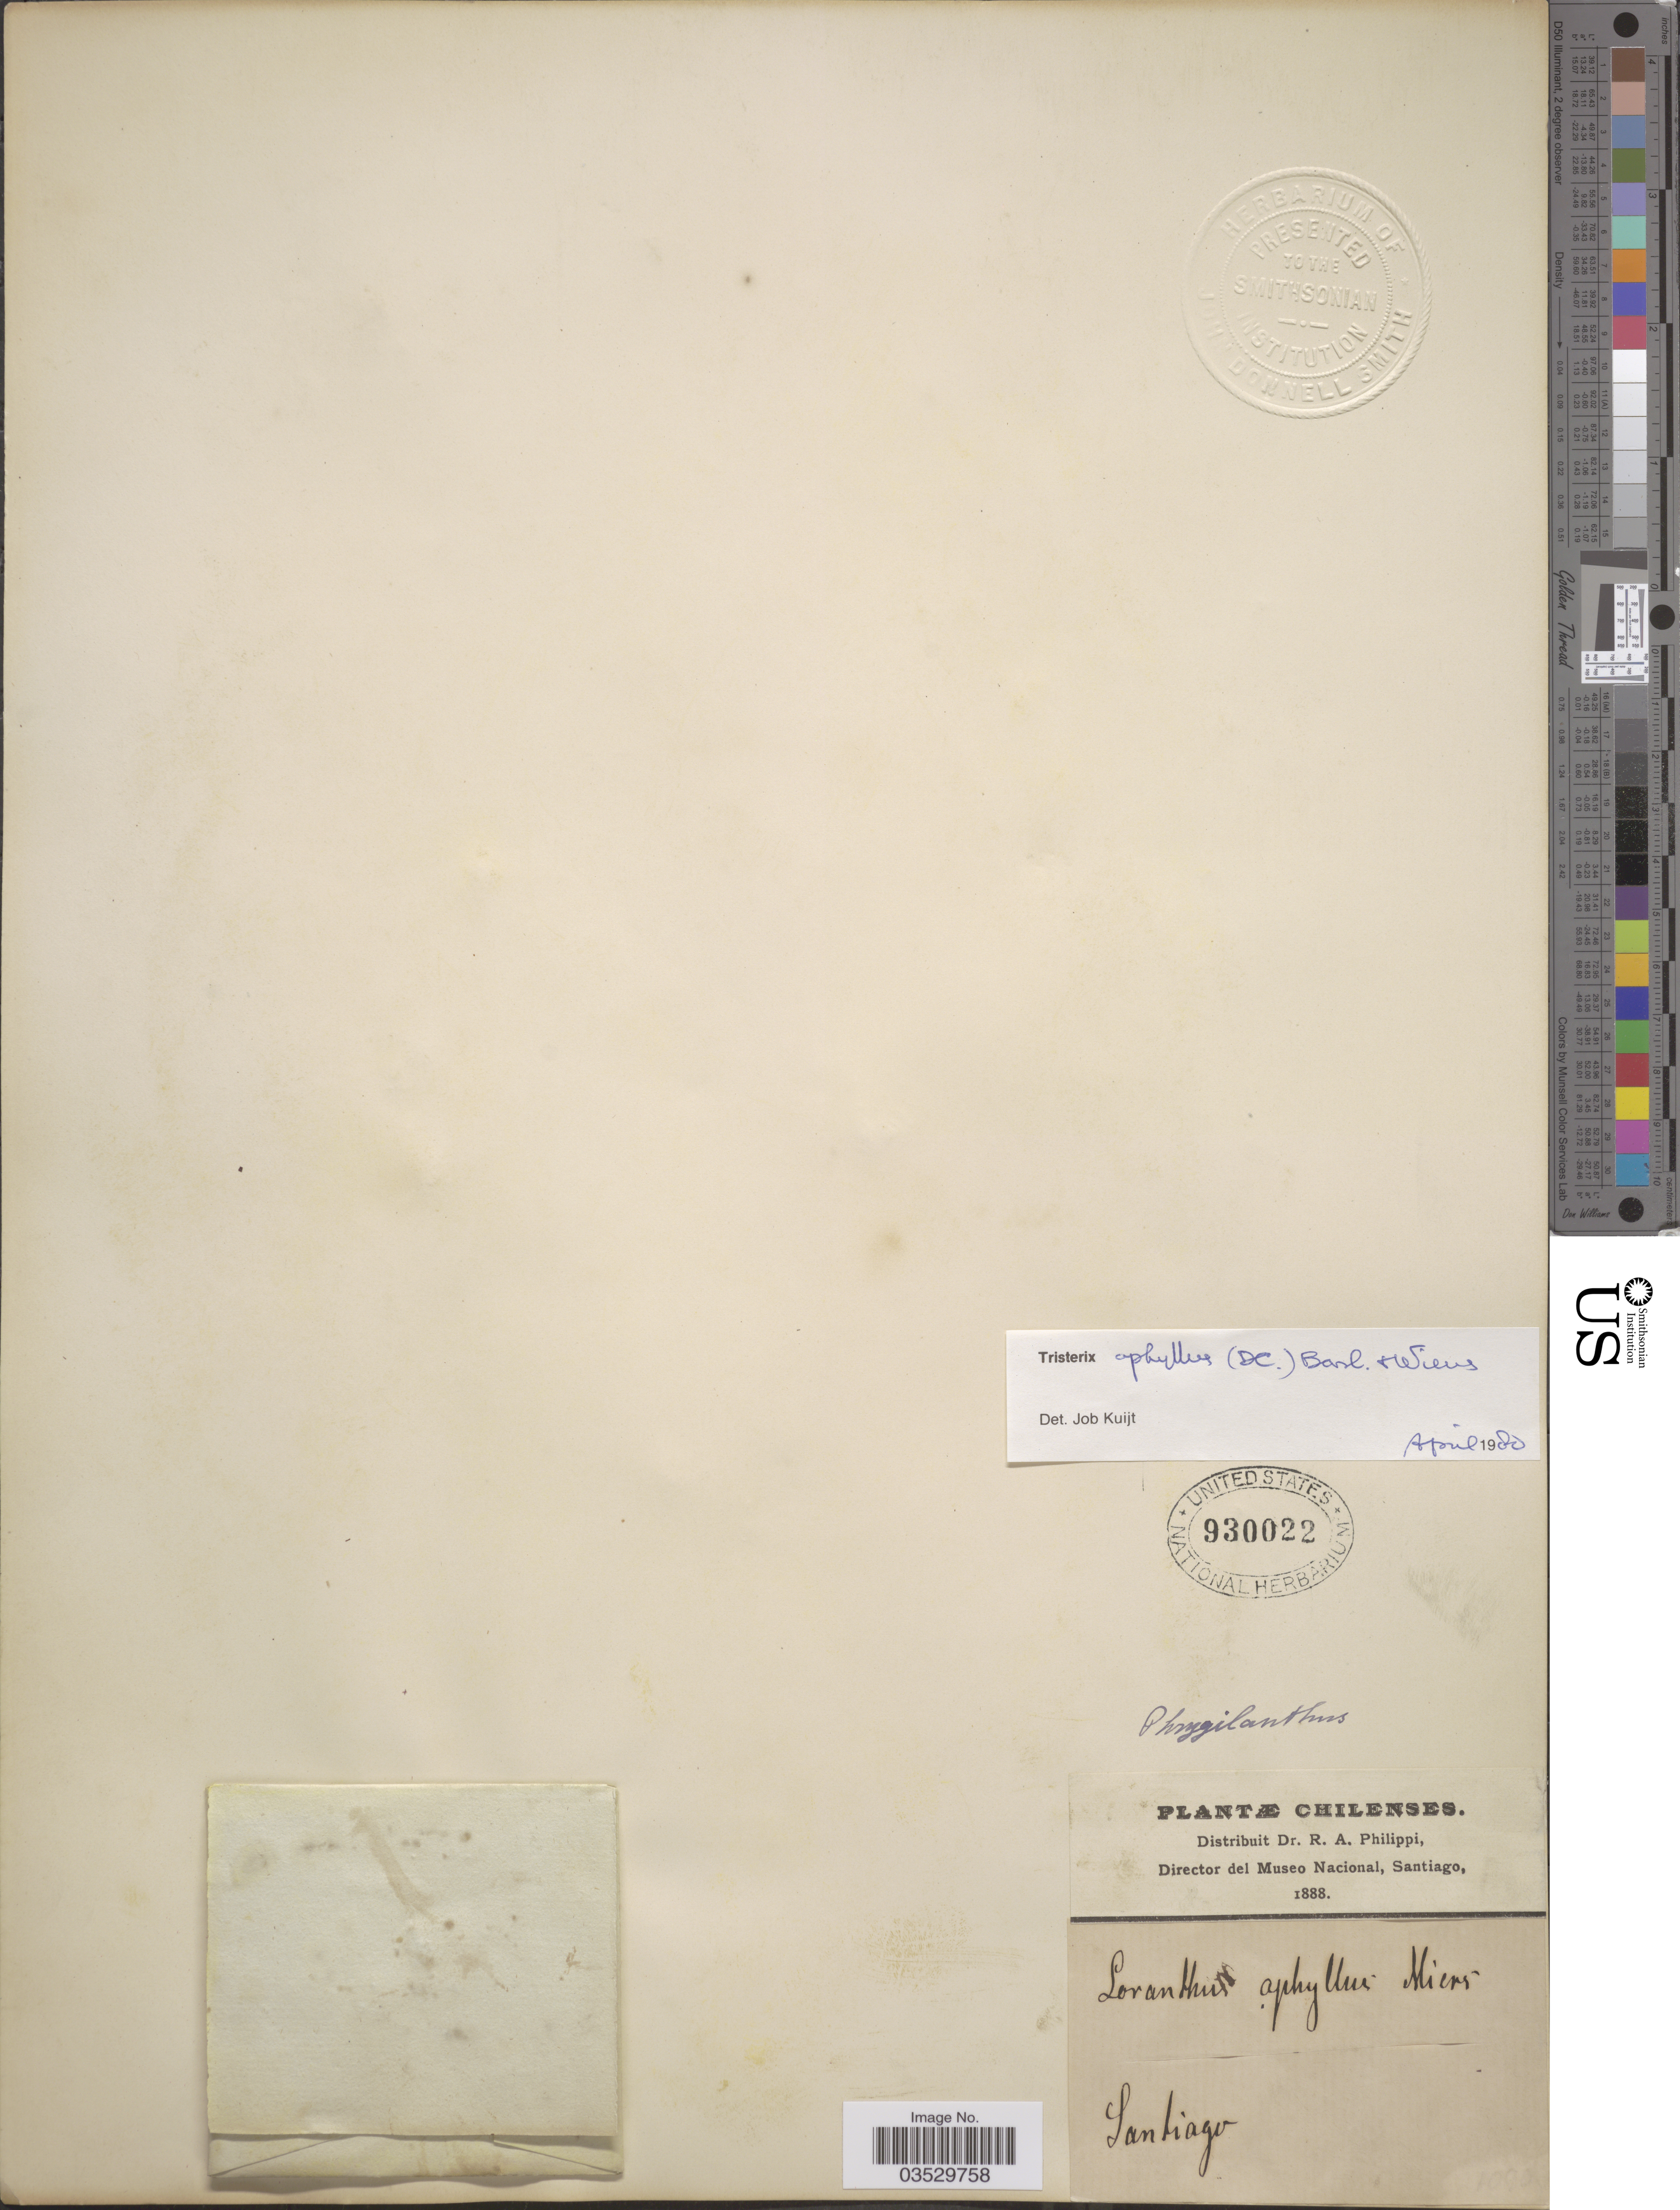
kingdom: Plantae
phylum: Tracheophyta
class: Magnoliopsida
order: Santalales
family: Loranthaceae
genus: Tristerix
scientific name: Tristerix aphyllus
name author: (Miers ex DC.) Tiegh. ex Barlow & Wiens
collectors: ex. herb. R.A. Philippi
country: Chile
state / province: Región Metropolitana (RM)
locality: Santiago.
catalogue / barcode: US 930022